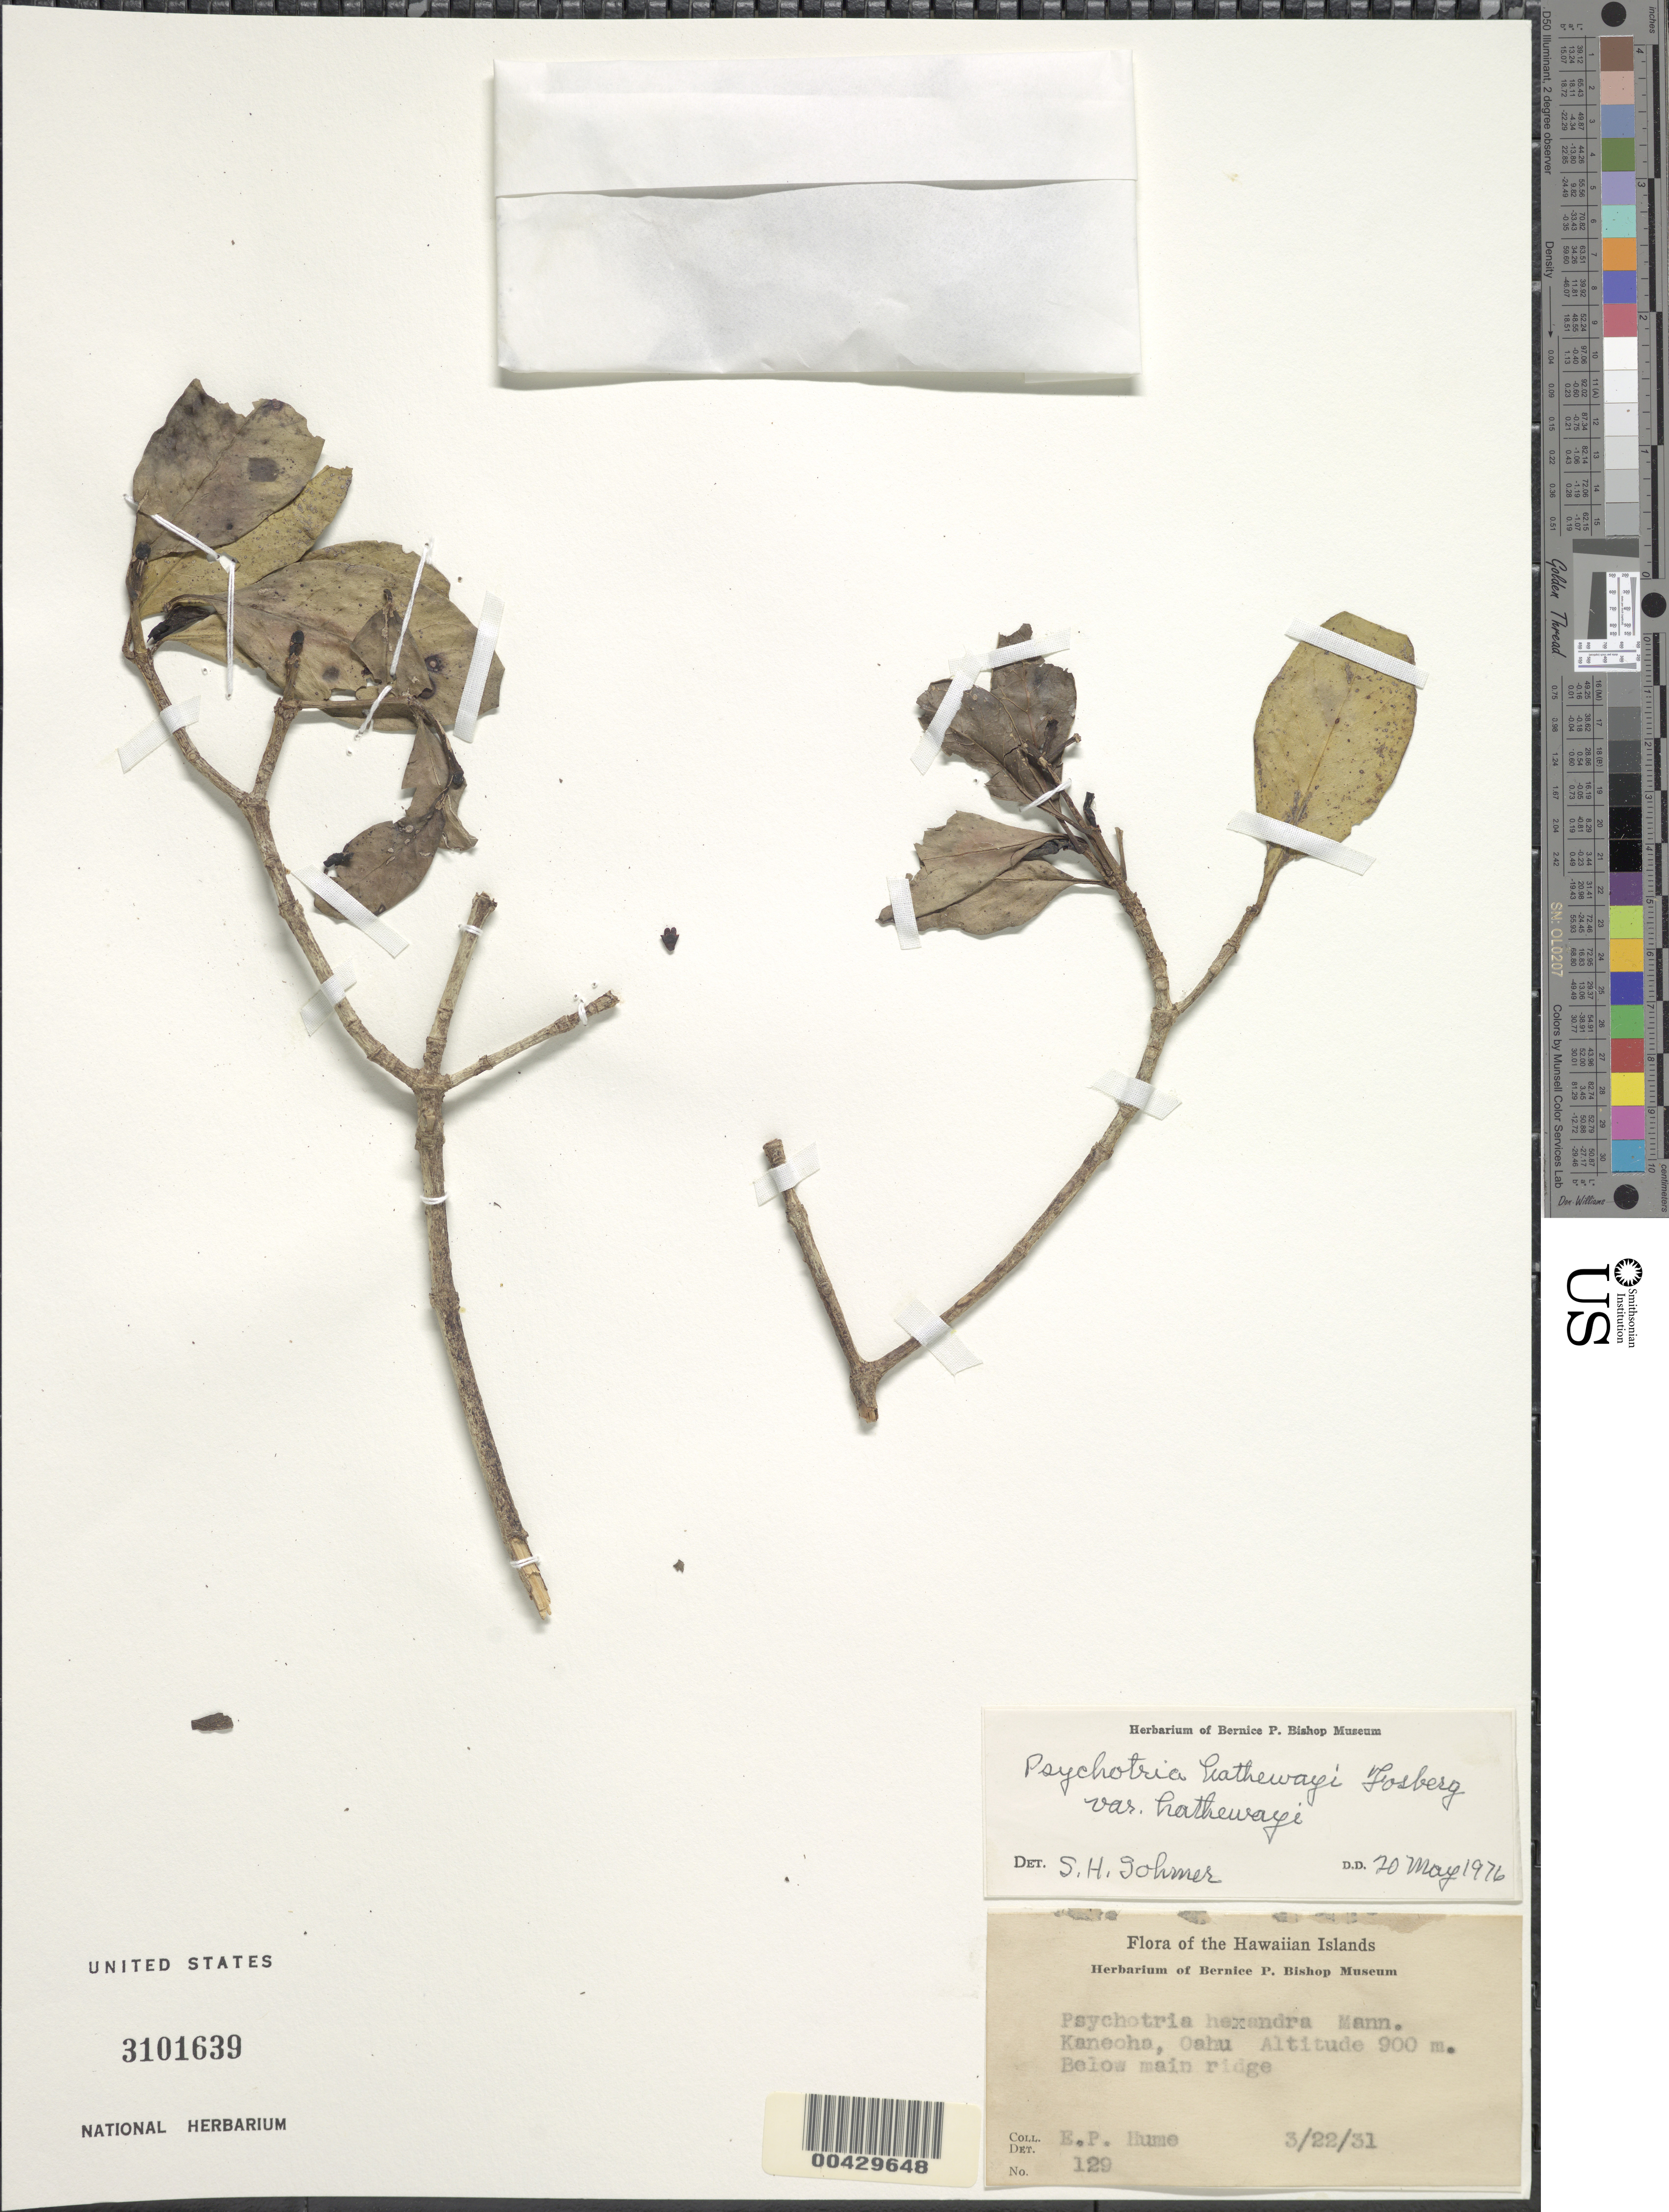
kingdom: Plantae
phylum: Tracheophyta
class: Magnoliopsida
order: Gentianales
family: Rubiaceae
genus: Psychotria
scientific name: Psychotria hathewayi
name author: Fosberg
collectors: K. Hume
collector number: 129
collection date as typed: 22 Mar 1931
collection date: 1931-03-22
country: United States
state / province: Hawaii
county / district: Honolulu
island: Oahu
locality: Kaneoha?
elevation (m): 900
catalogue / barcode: US 3101639